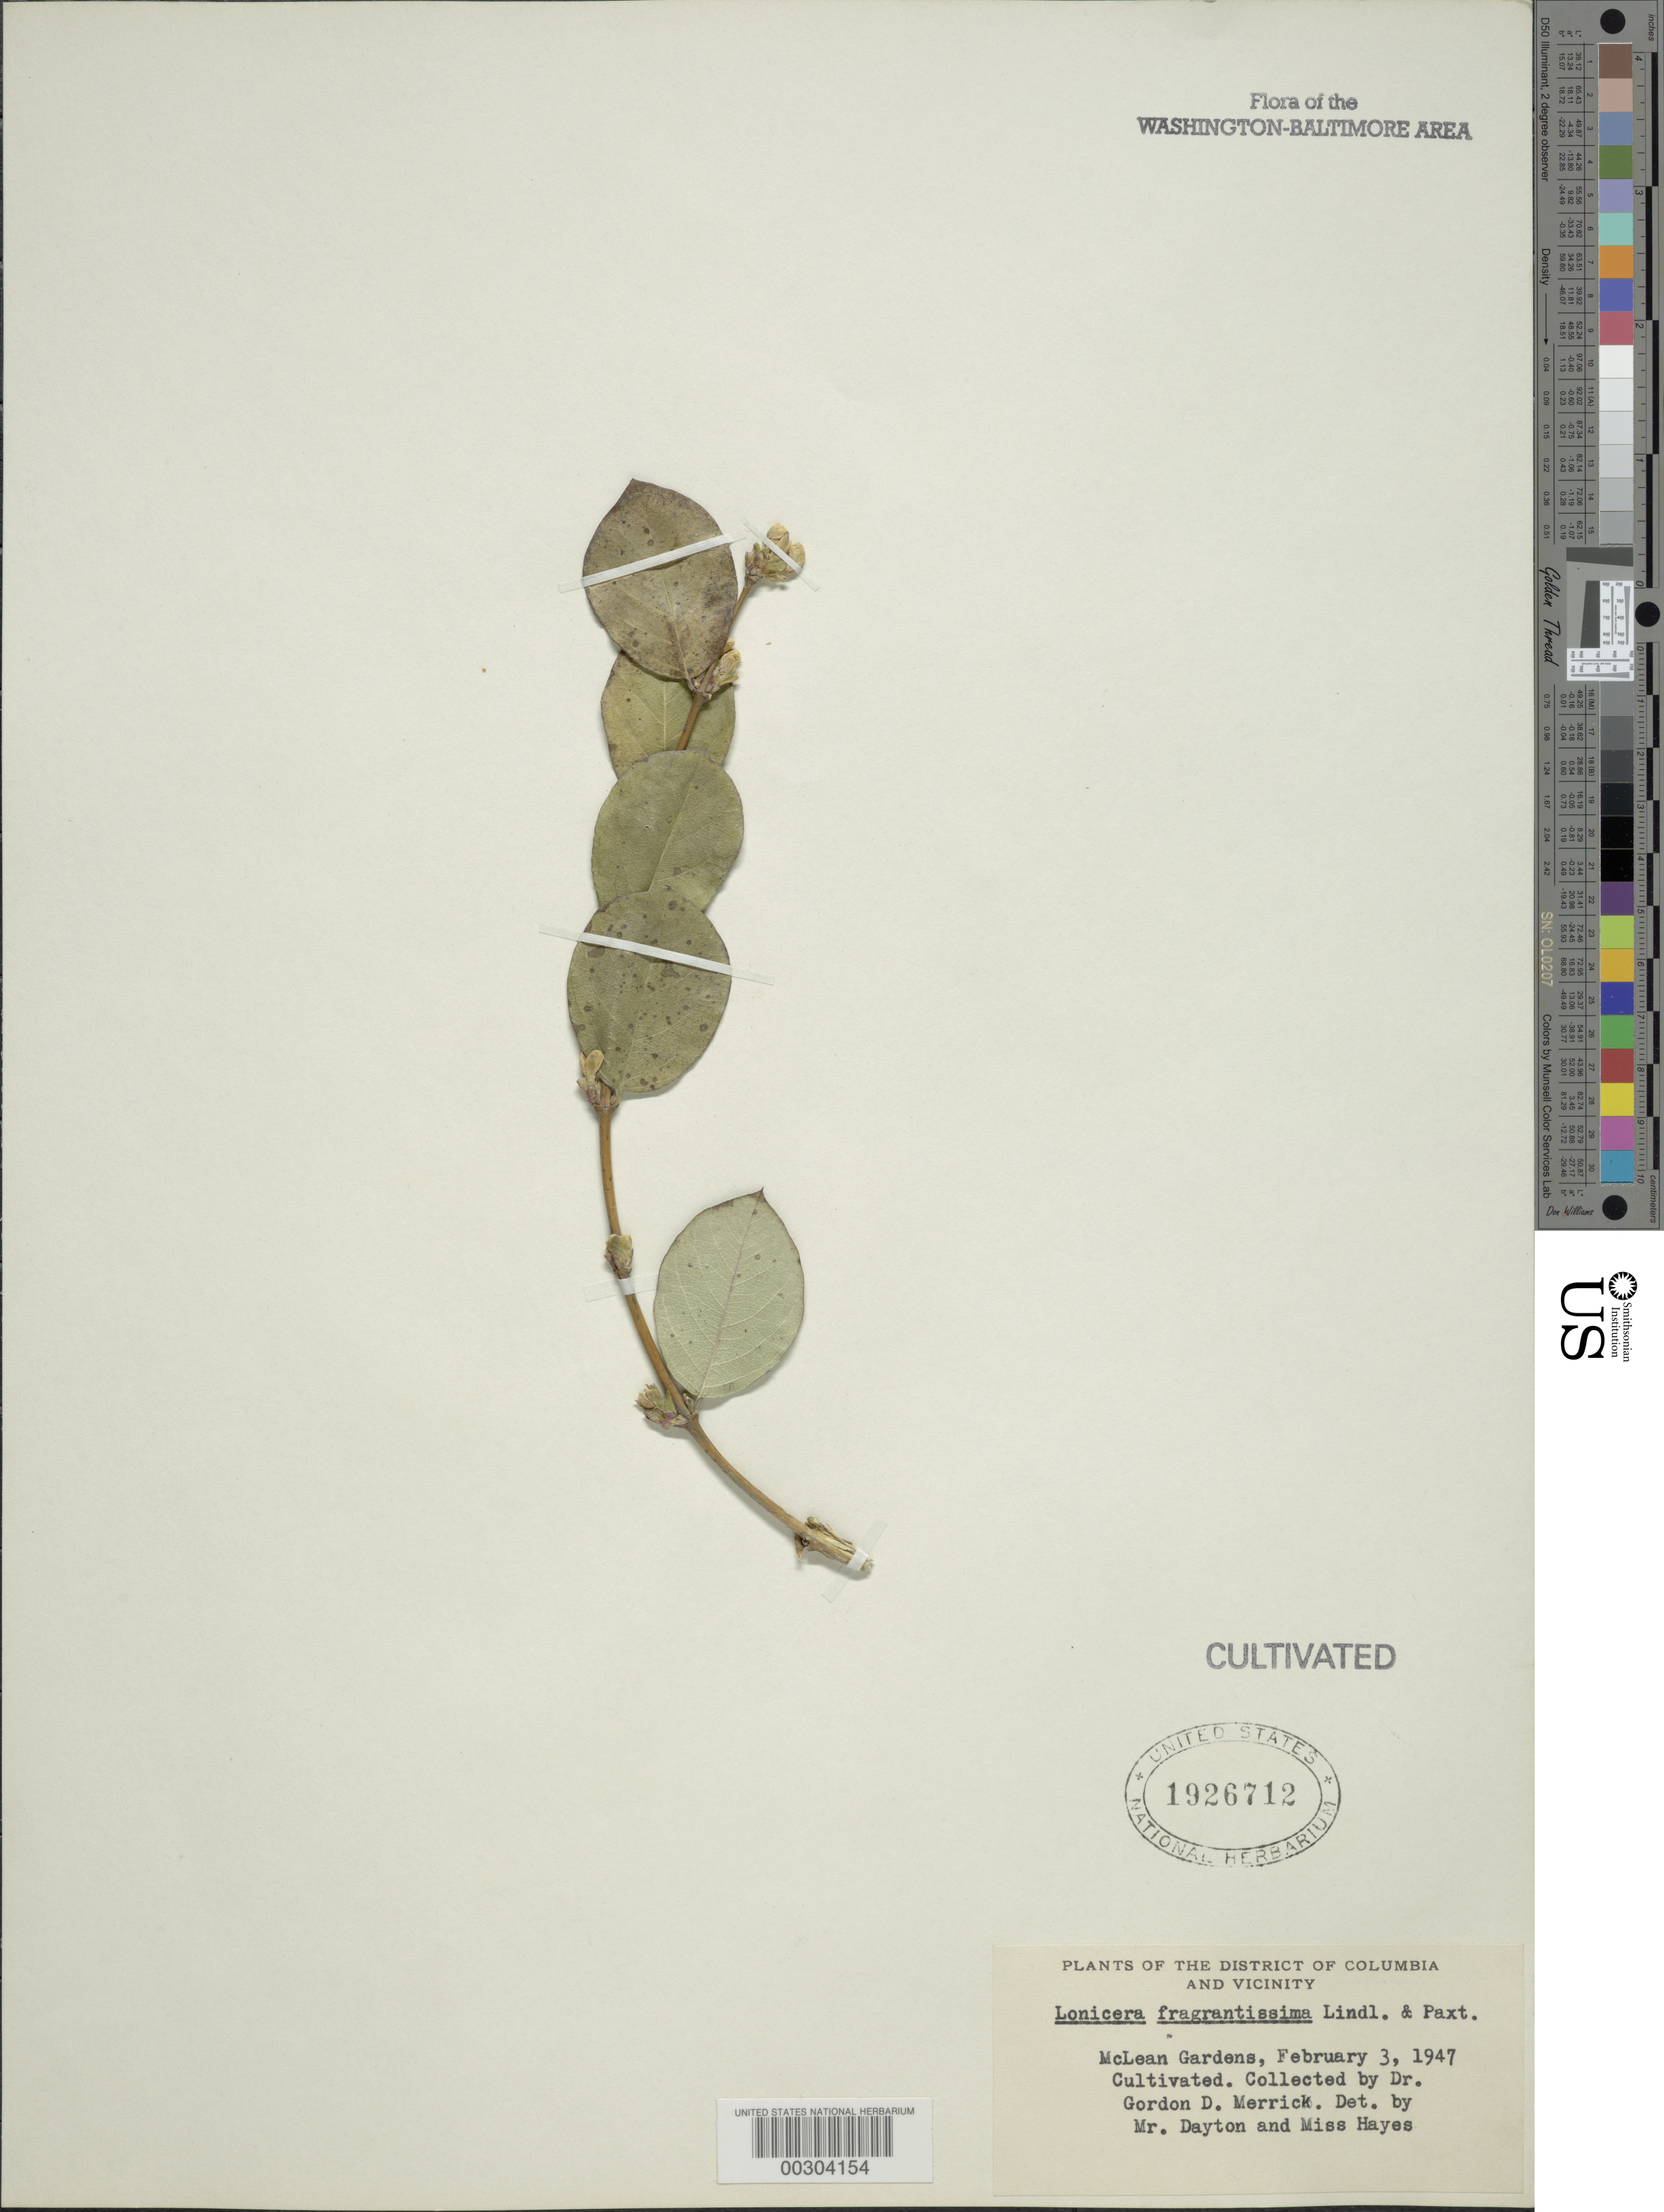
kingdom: Plantae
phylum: Tracheophyta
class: Magnoliopsida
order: Dipsacales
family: Caprifoliaceae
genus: Lonicera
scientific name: Lonicera fragrantissima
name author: Lindl. & Paxt.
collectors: G. Merrick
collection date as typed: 03 Feb 1947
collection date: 1947-02-03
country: United States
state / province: Virginia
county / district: Fairfax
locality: Mclean gardens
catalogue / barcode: US 1926712